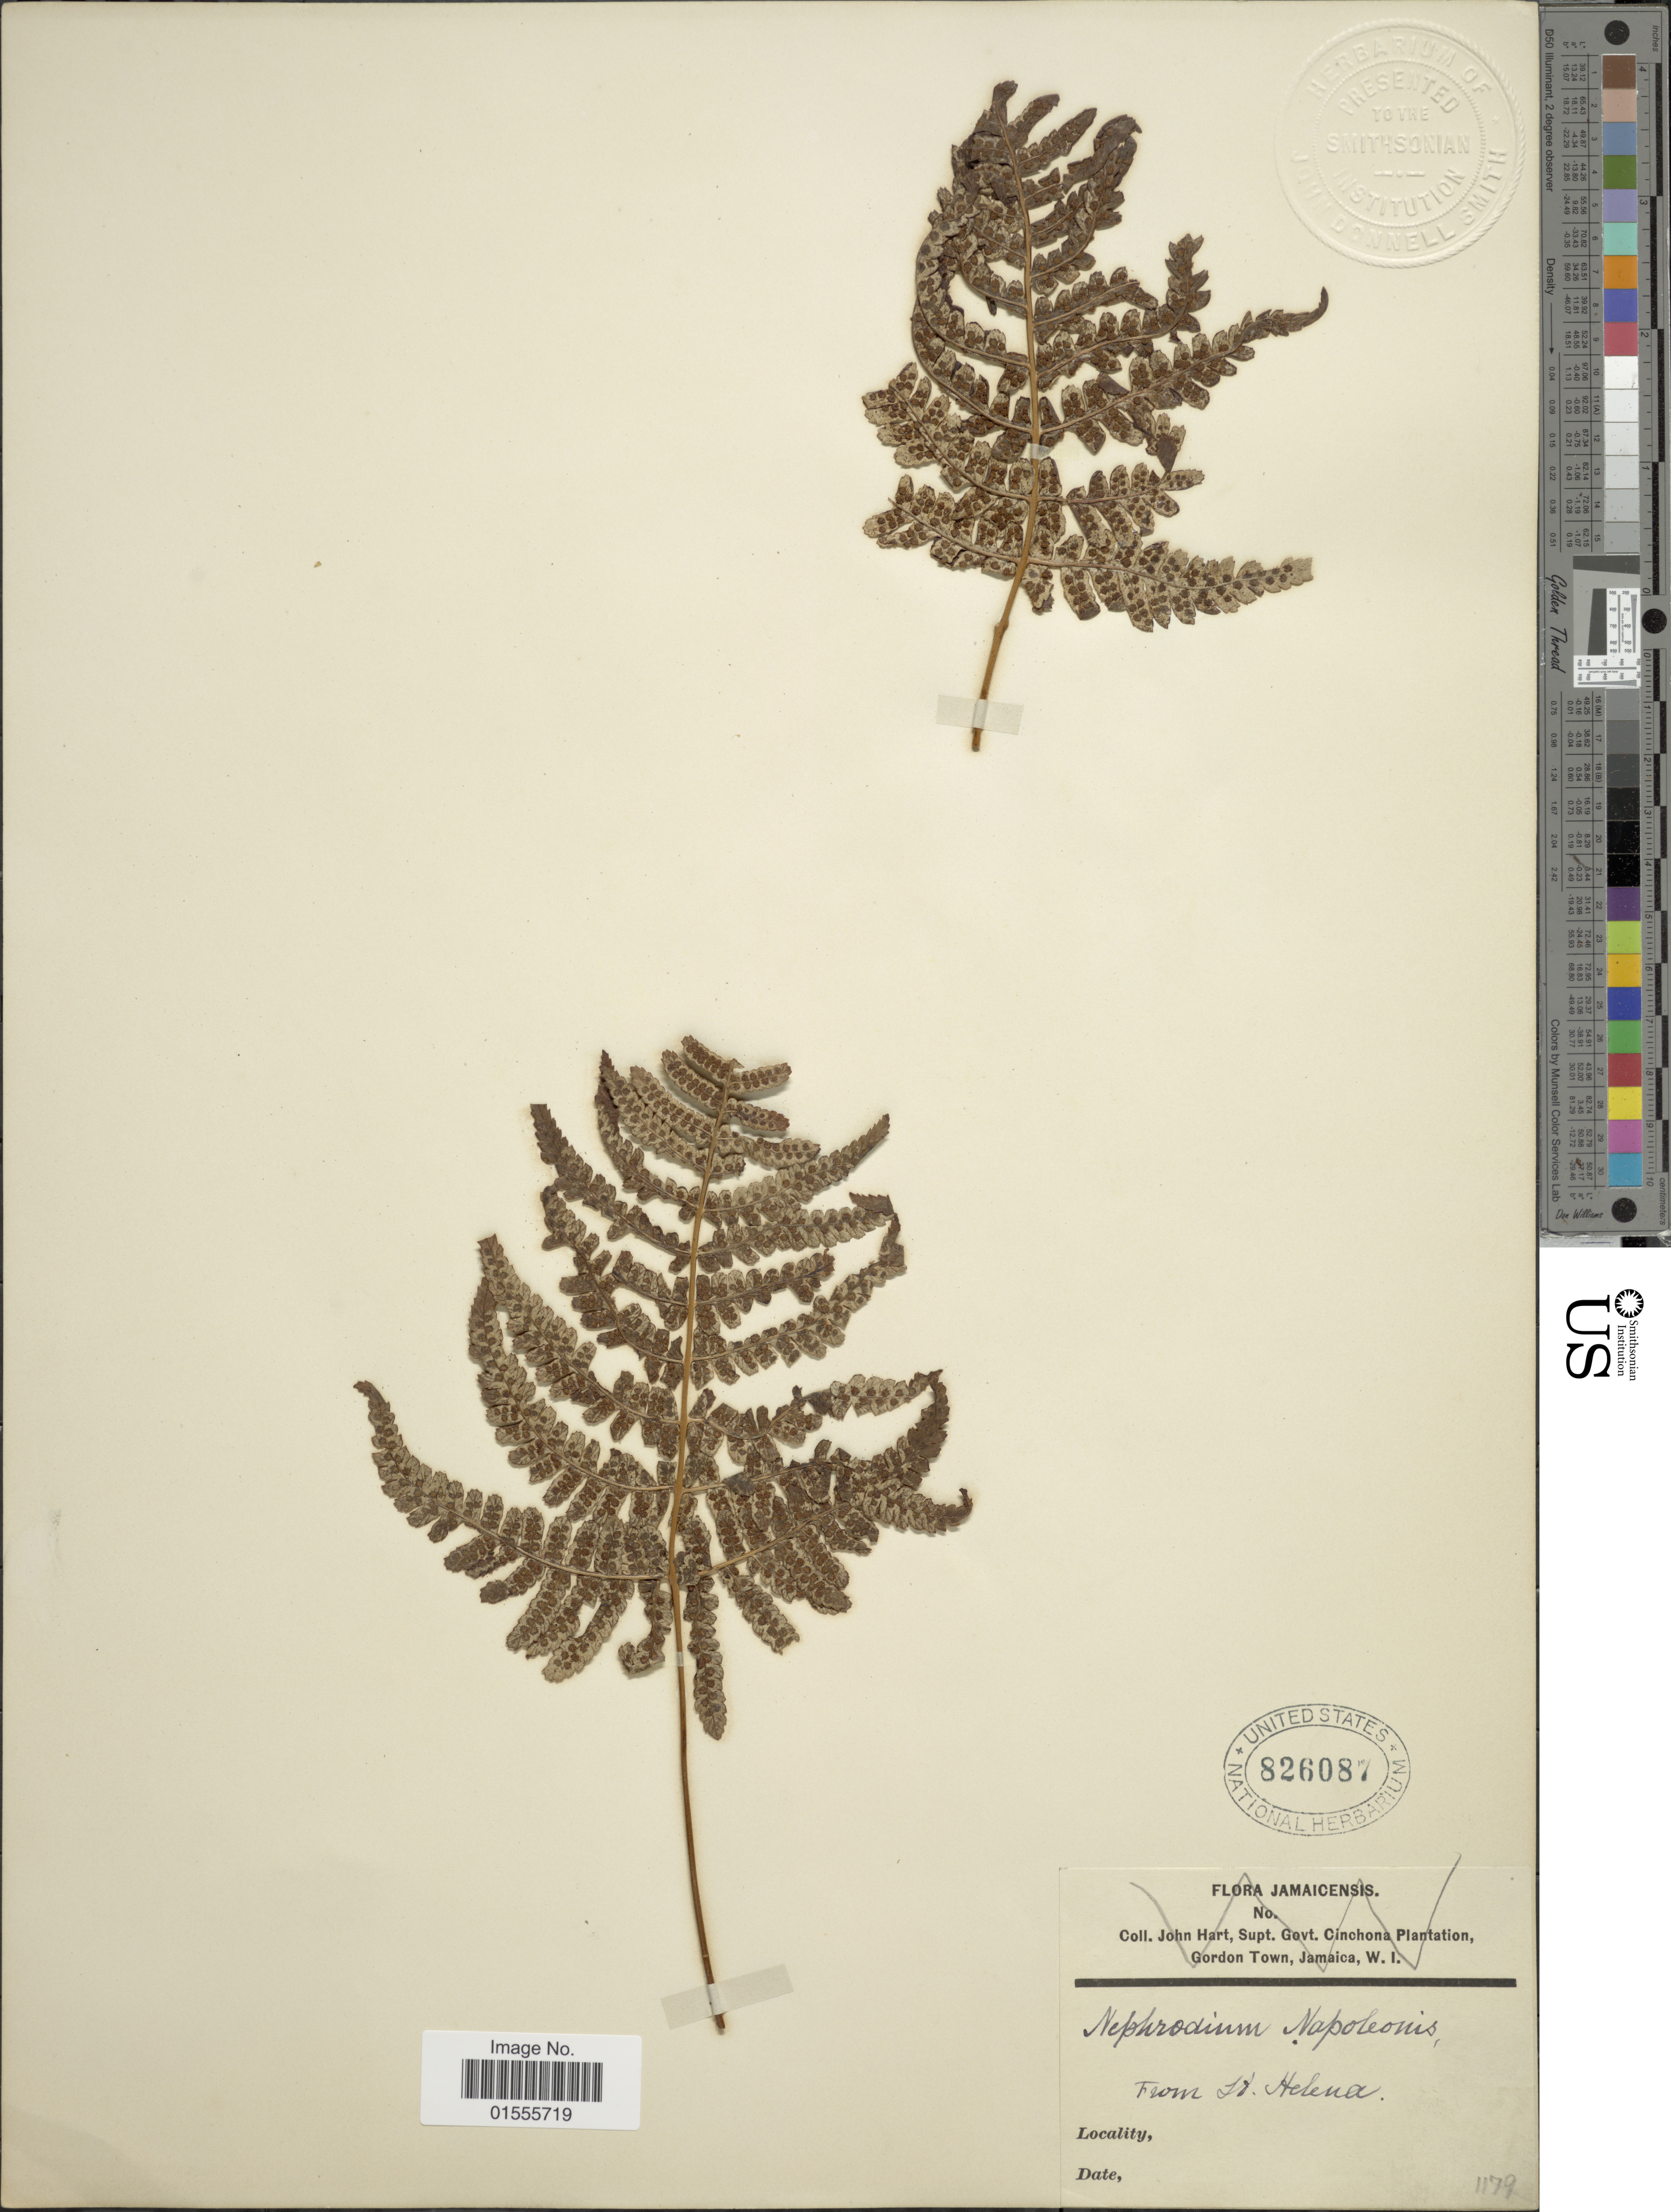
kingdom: Plantae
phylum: Tracheophyta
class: Polypodiopsida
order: Polypodiales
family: Dryopteridaceae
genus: Dryopteris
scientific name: Dryopteris napoleonis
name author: Kuntze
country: St. Helena Islands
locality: St Helena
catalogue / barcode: US 826087